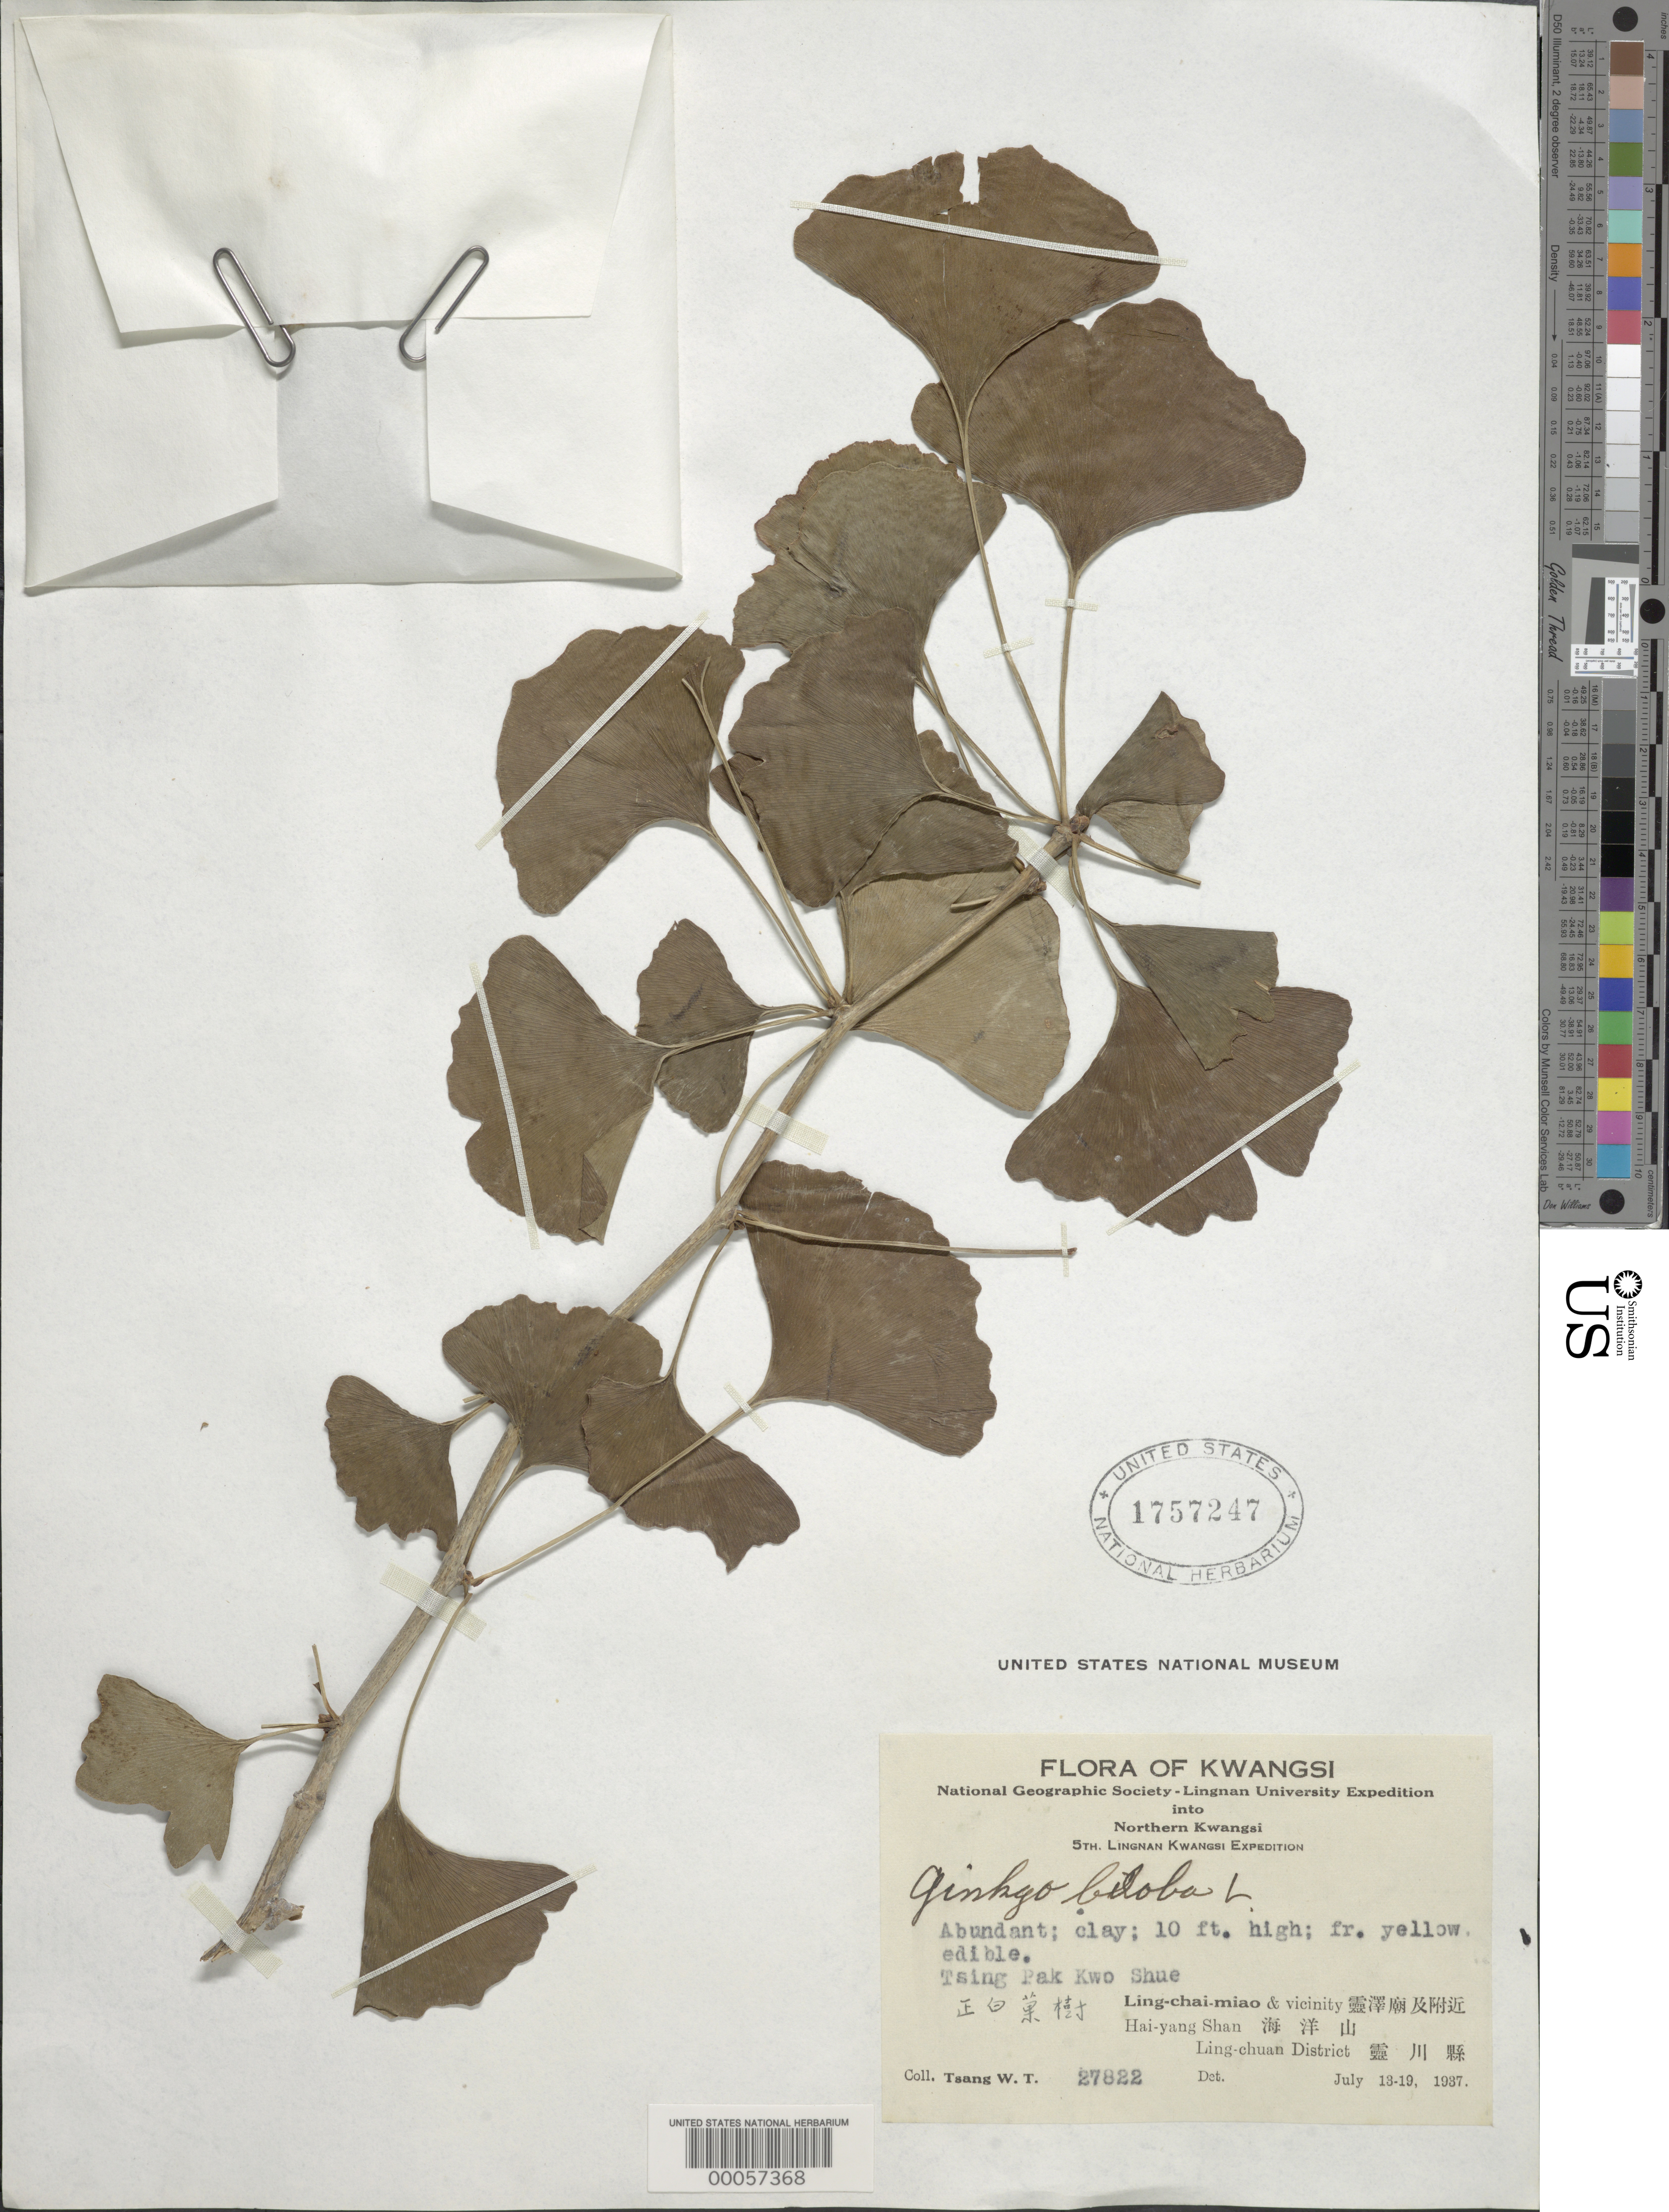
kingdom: Plantae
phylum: Tracheophyta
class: Ginkgoopsida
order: Ginkgoales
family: Ginkgoaceae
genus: Ginkgo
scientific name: Ginkgo biloba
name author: L.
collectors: W. T. Tsang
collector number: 27822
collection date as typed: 13 Jul 1937 to 19 Jul 1937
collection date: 1937-07-13/1937-07-19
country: China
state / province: Guangxi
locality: Ling-chuan dist., tsing pak kwo shue, ling-chai-miao, hai-yang shan.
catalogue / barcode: US 1757247